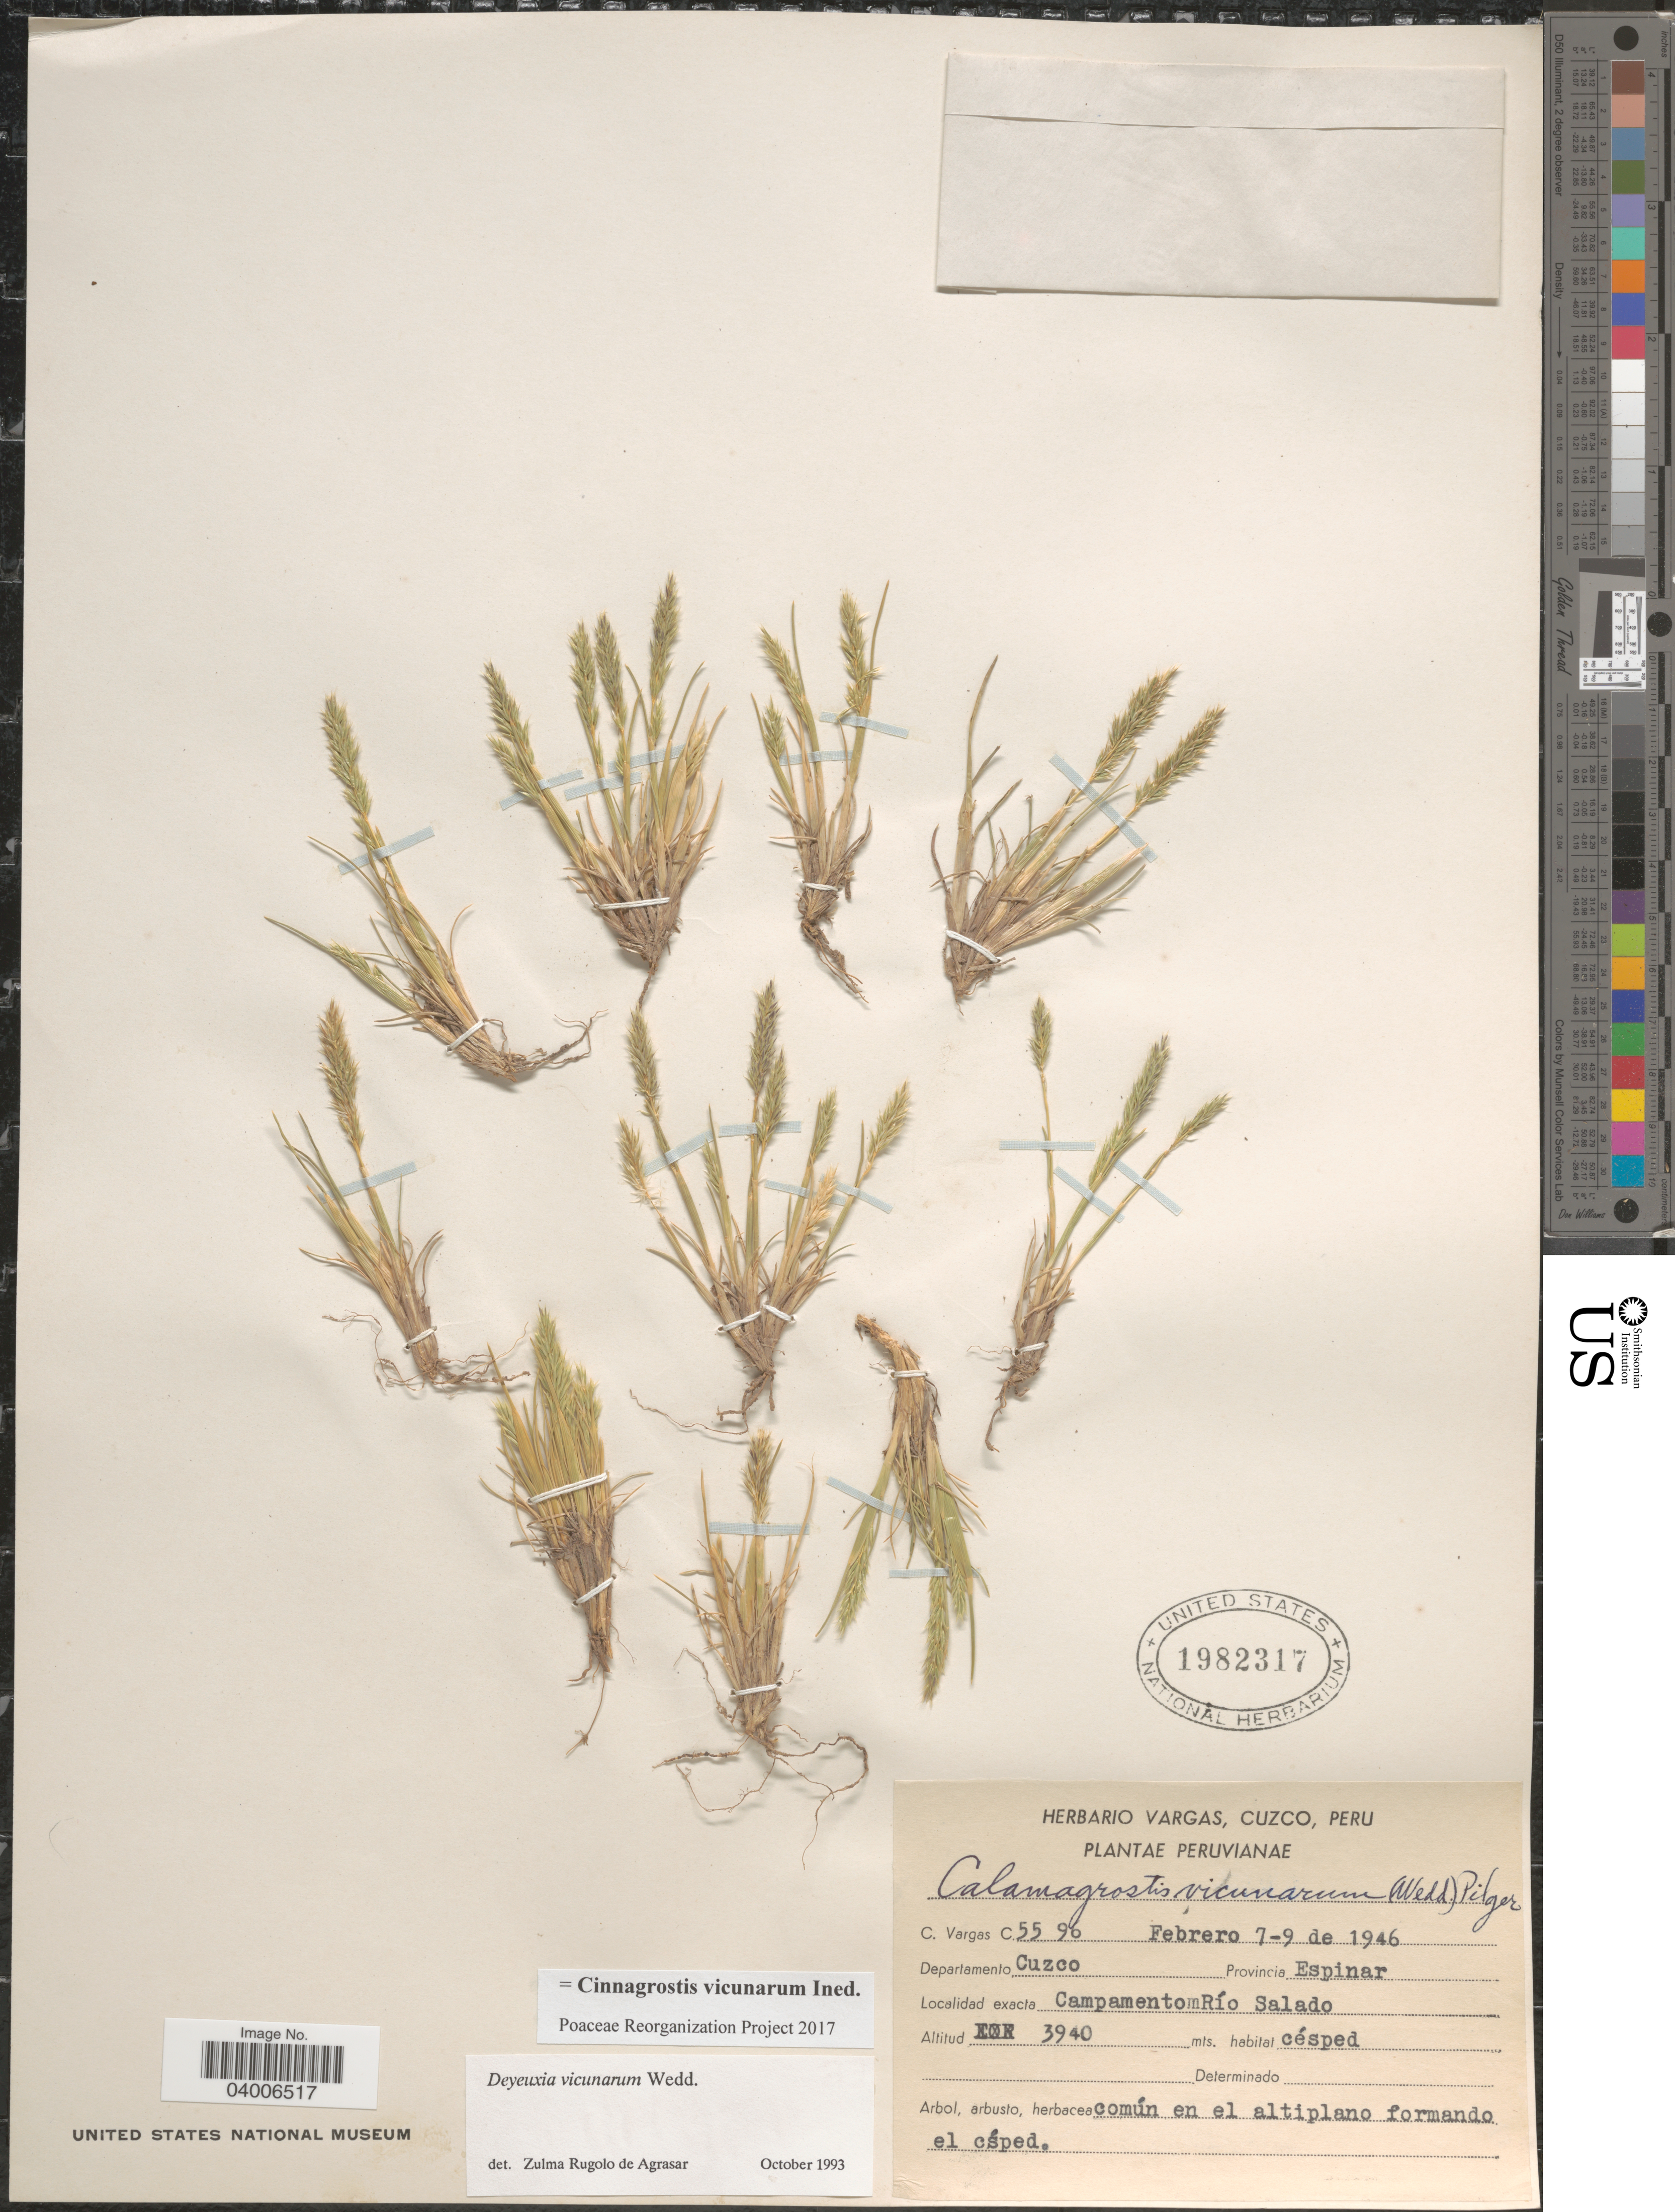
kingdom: Plantae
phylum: Tracheophyta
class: Liliopsida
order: Poales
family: Poaceae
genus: Cinnagrostis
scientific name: Cinnagrostis vicunarum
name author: (Wedd.) P.M. Peterson et al.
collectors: C. Vargas Calderón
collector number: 5596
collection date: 1946-02-07/1946-02-09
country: Peru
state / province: Cusco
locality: Departamento Cuzco. Provincia Espinar. Campamento Río Salado.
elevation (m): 3940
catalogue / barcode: US 1982317